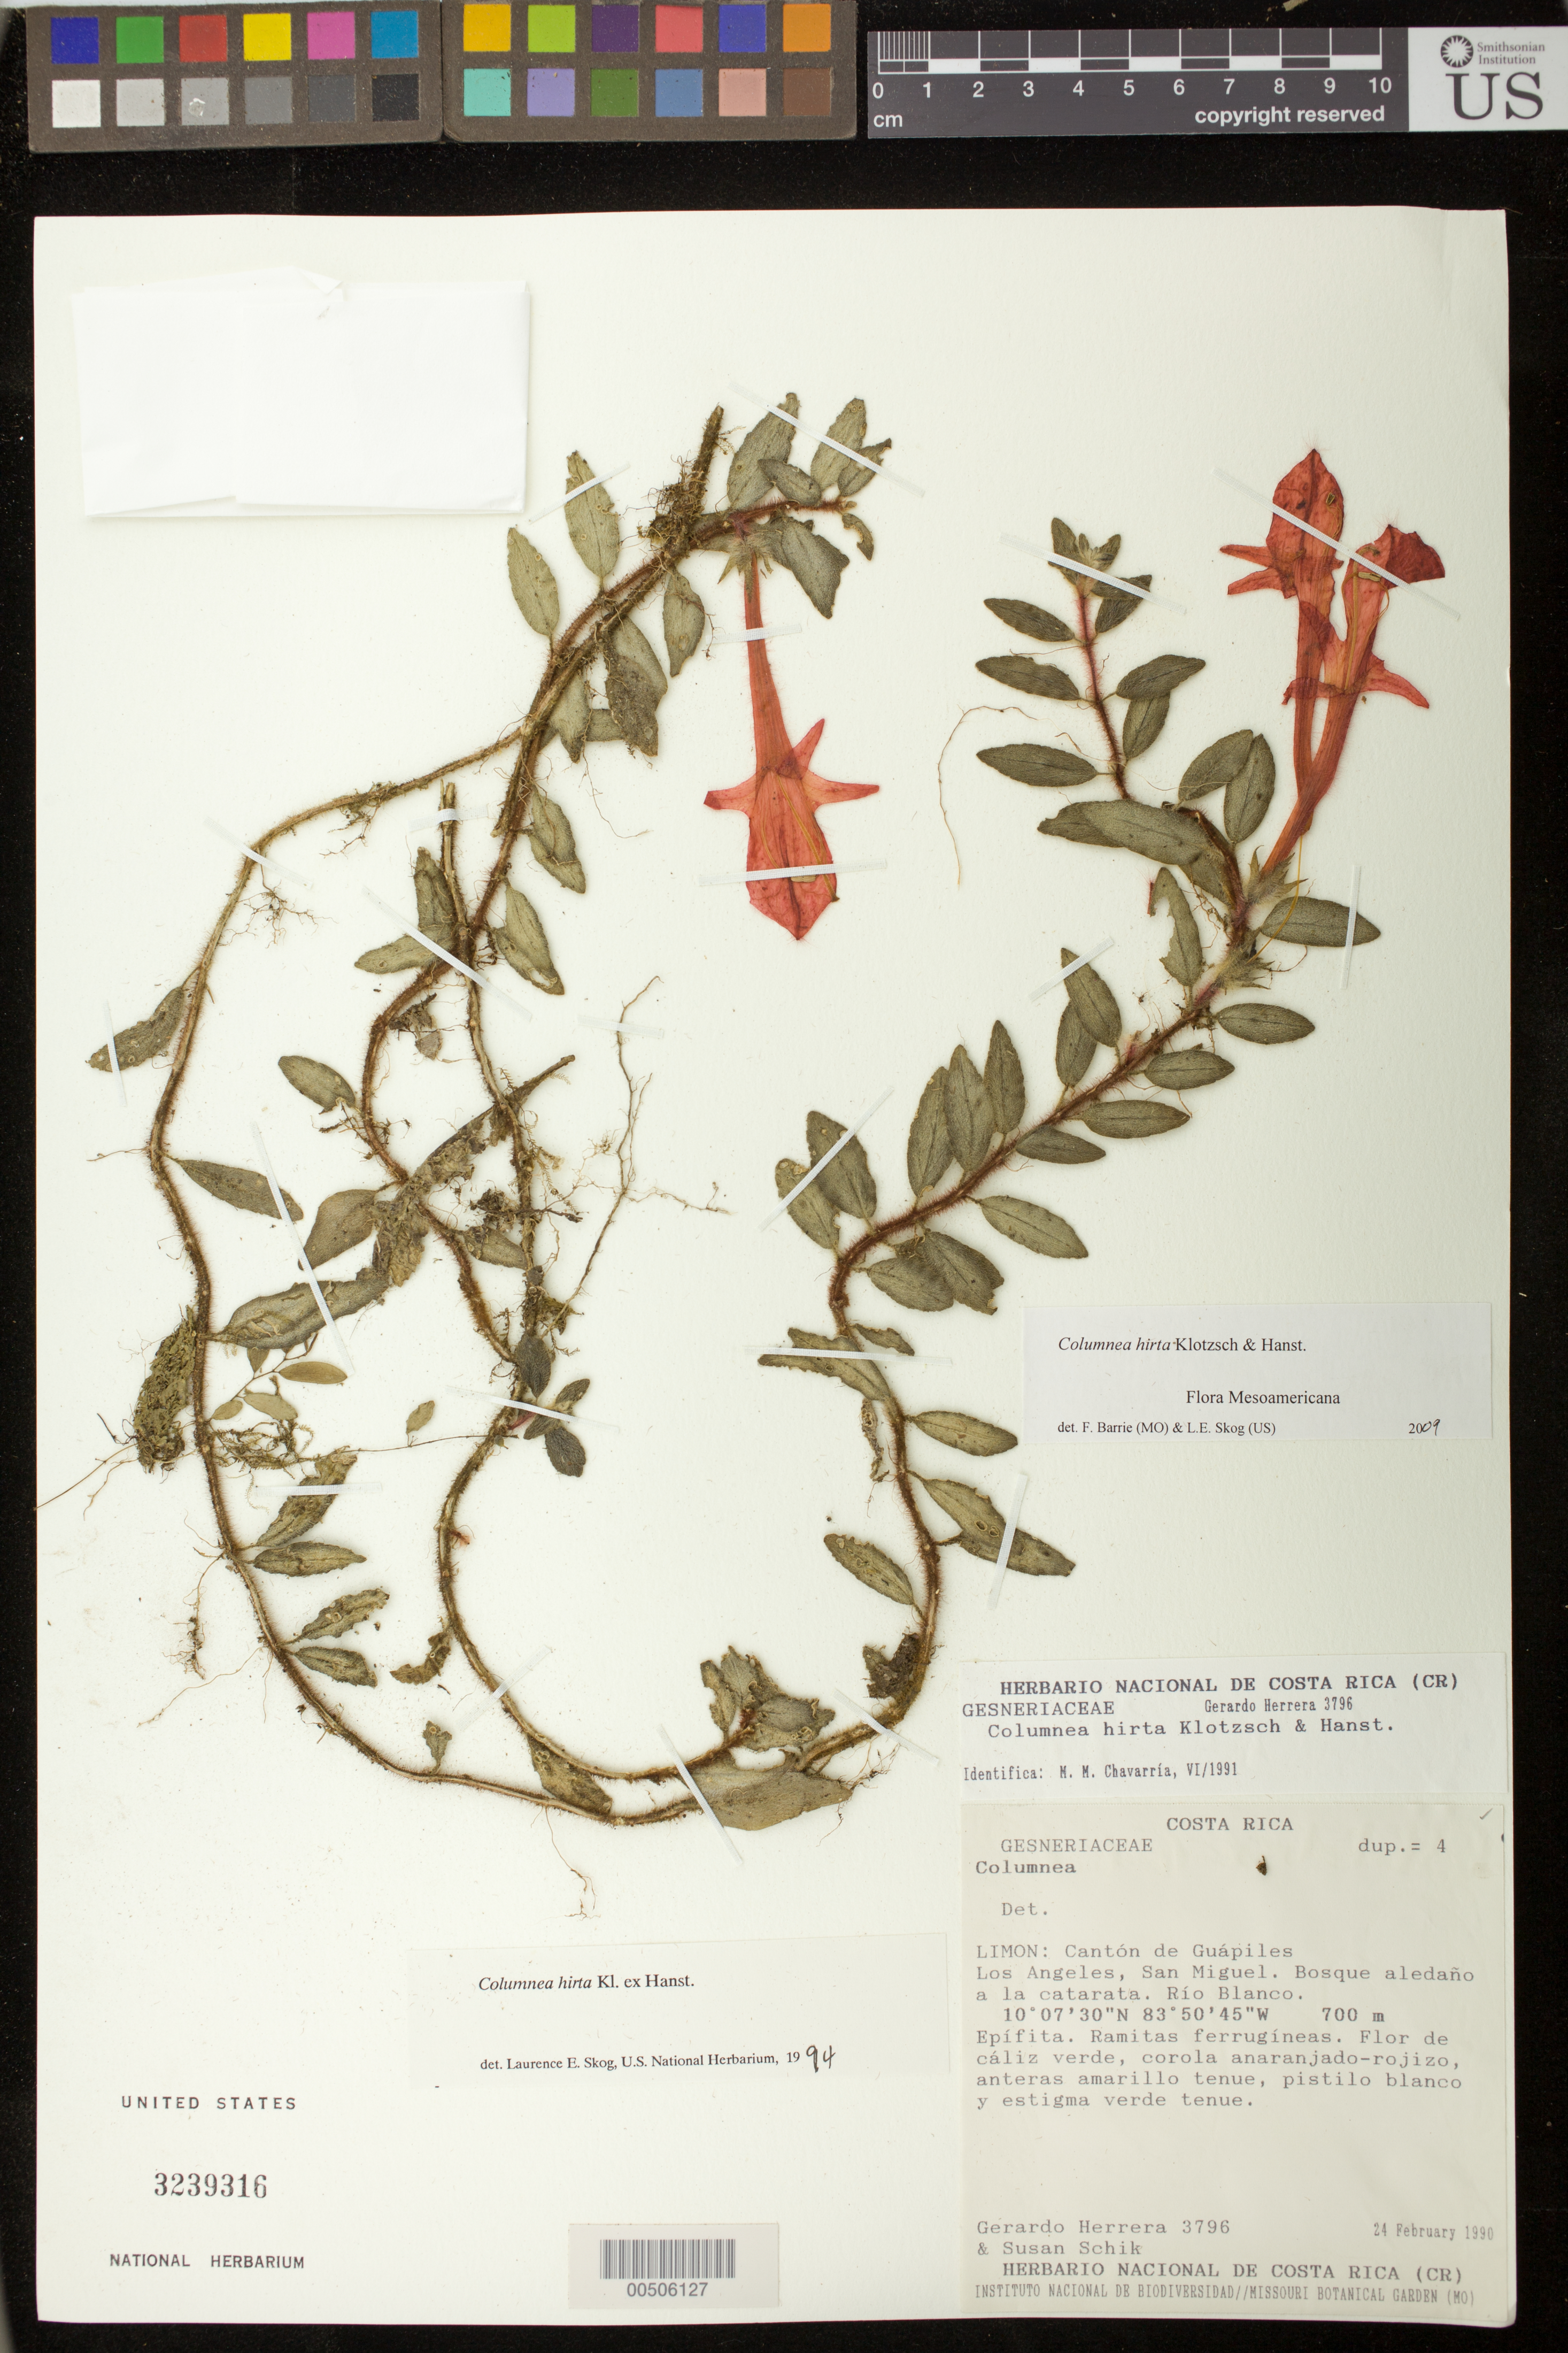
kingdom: Plantae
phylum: Tracheophyta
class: Magnoliopsida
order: Lamiales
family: Gesneriaceae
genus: Columnea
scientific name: Columnea hirta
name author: Klotzsch & Hanst.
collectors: G. Herrera & S. Schik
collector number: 3796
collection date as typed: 24 Feb 1990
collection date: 1990-02-24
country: Costa Rica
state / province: Limón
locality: Cantón Pococí, Dist. Guapiles, Los Angeles, San Miguel. Bosque aledano a la catarata. Rio Blanco.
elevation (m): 700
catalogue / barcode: US 3239316